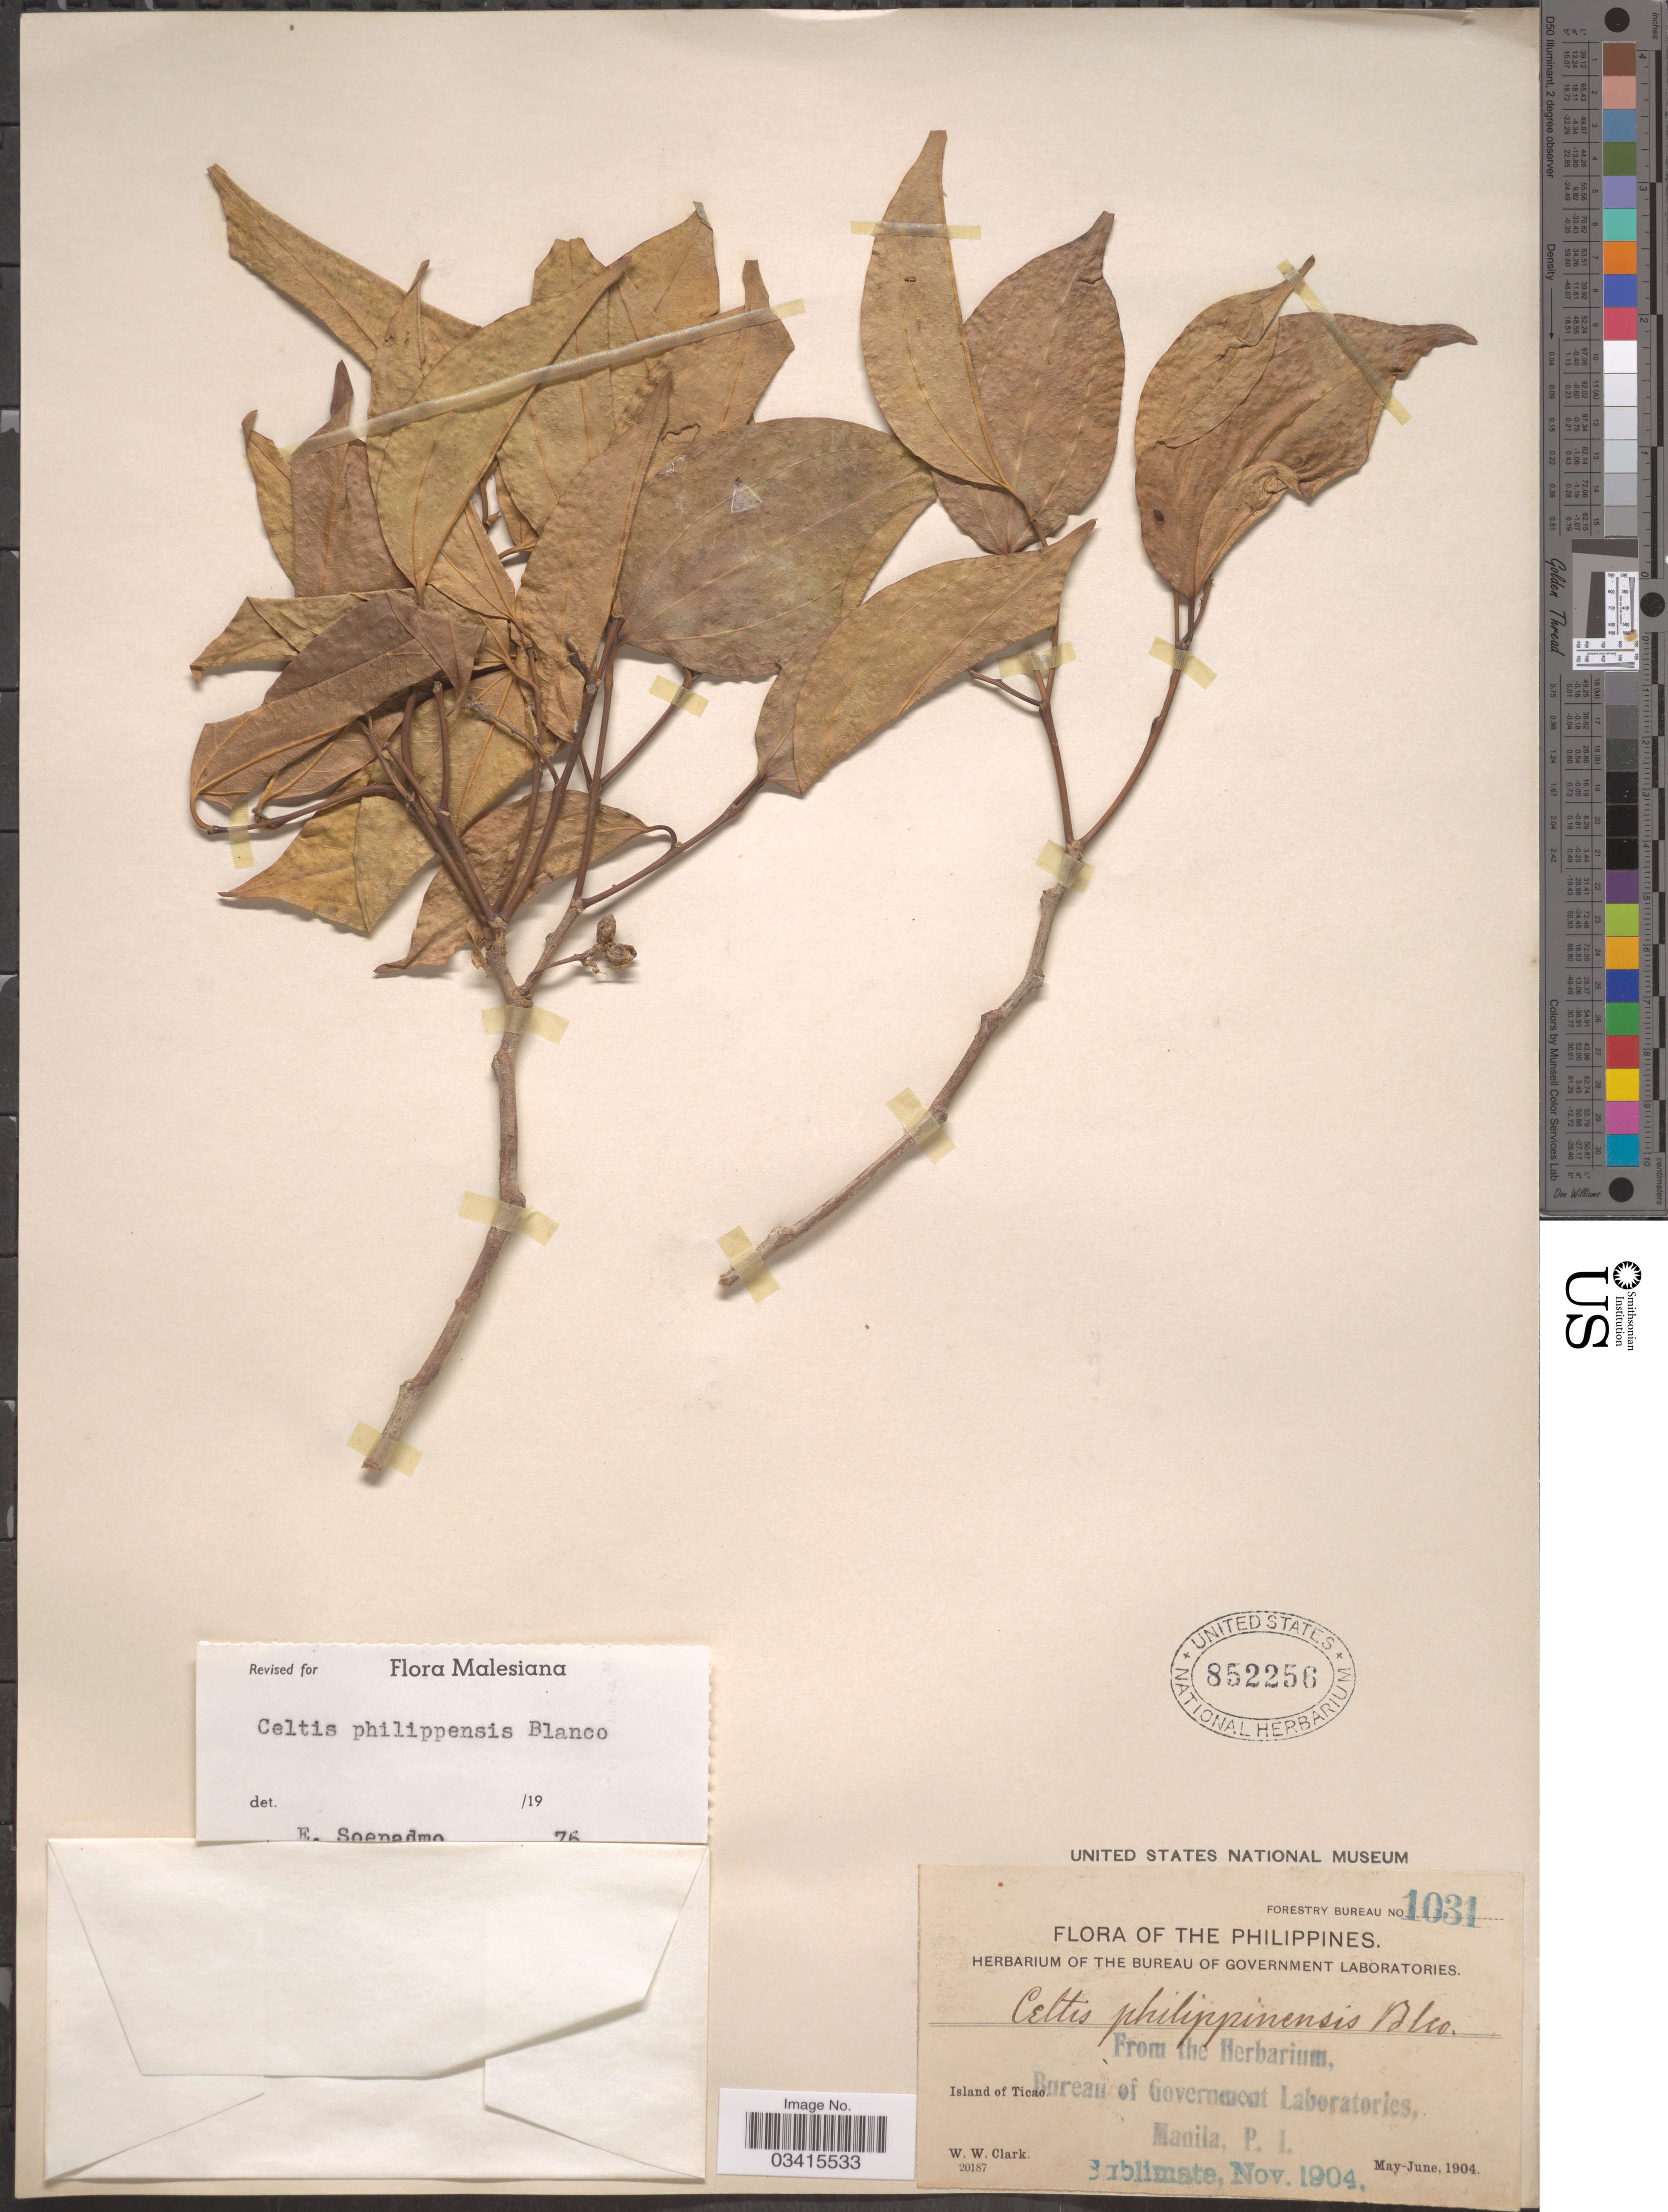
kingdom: Plantae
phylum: Tracheophyta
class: Magnoliopsida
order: Rosales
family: Cannabaceae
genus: Celtis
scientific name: Celtis philippensis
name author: Blanco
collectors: W. W. Clark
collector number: Forestry Bureau 1031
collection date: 1904-05/1904-06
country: Philippines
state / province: Bicol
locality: Island of Ticao.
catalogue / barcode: US 852256